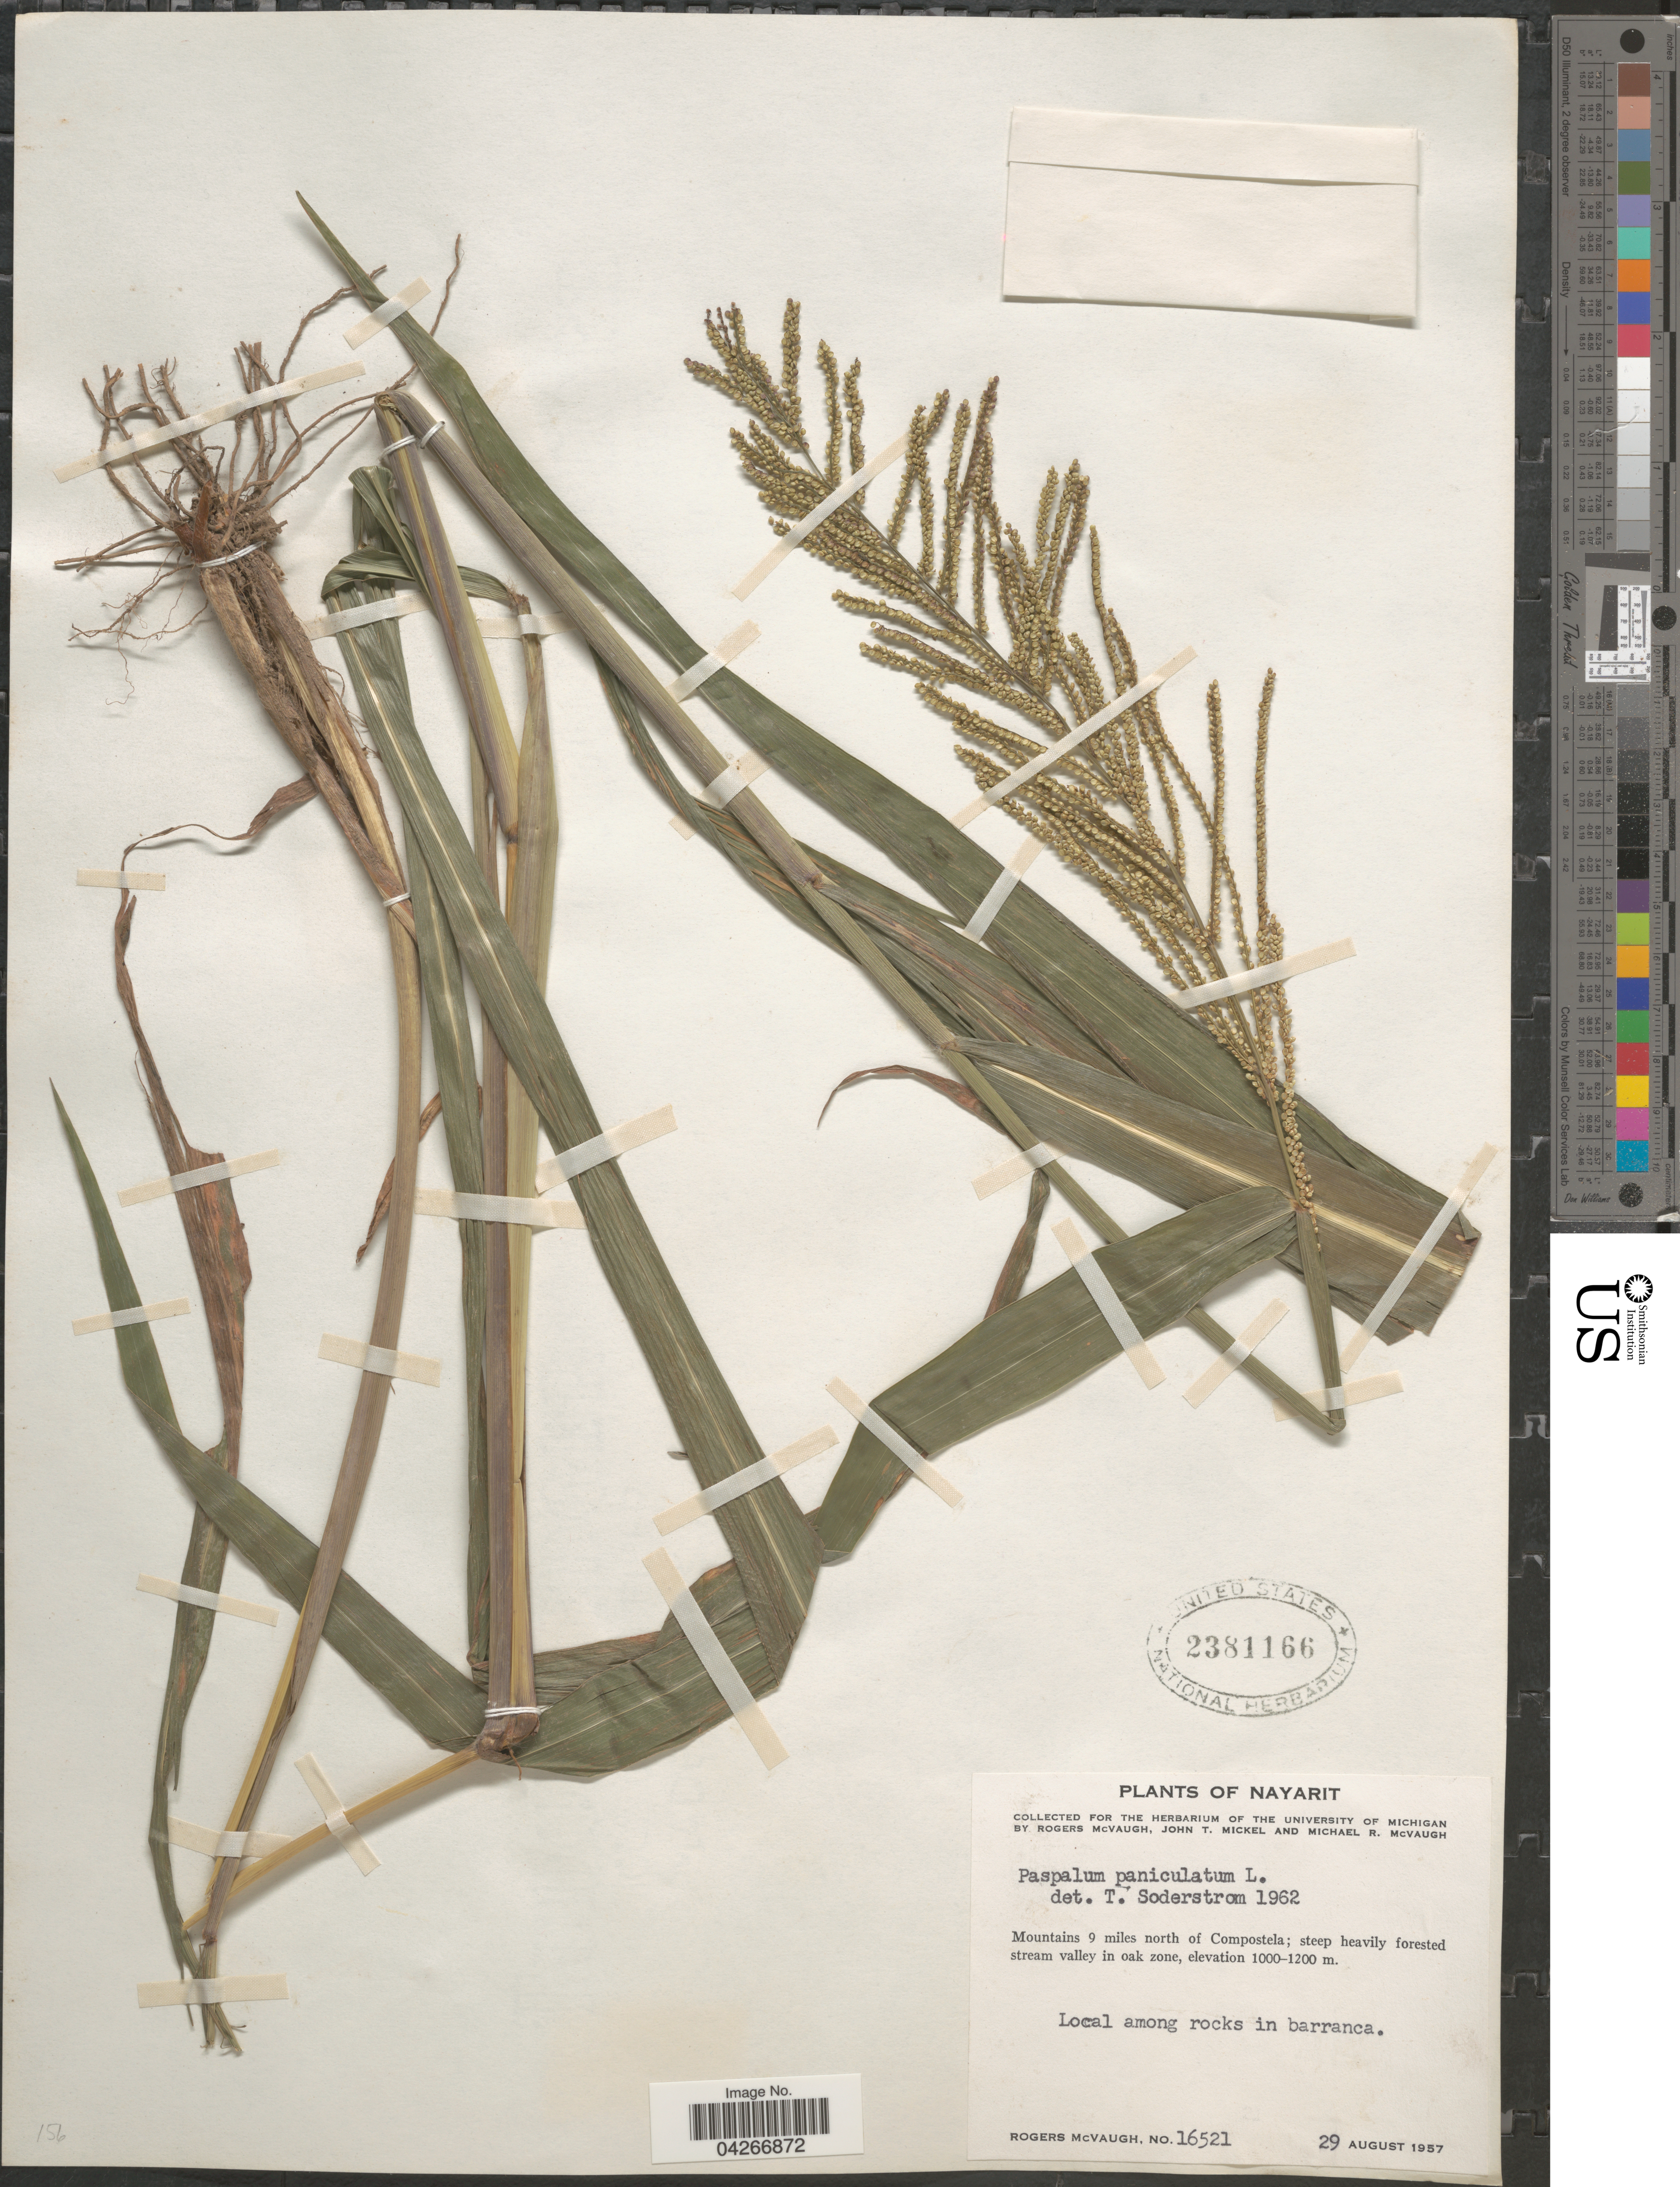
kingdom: Plantae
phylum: Tracheophyta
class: Liliopsida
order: Poales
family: Poaceae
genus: Paspalum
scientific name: Paspalum paniculatum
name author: L.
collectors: R. McVaugh, J. T. Mickel & M. R. McVaugh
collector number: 16521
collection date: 1957-08-29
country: Mexico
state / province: Nayarit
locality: Mountains 9 miles north of Compostela; steep heavily forested stream valley in oak zone.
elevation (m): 1000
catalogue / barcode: US 2381166